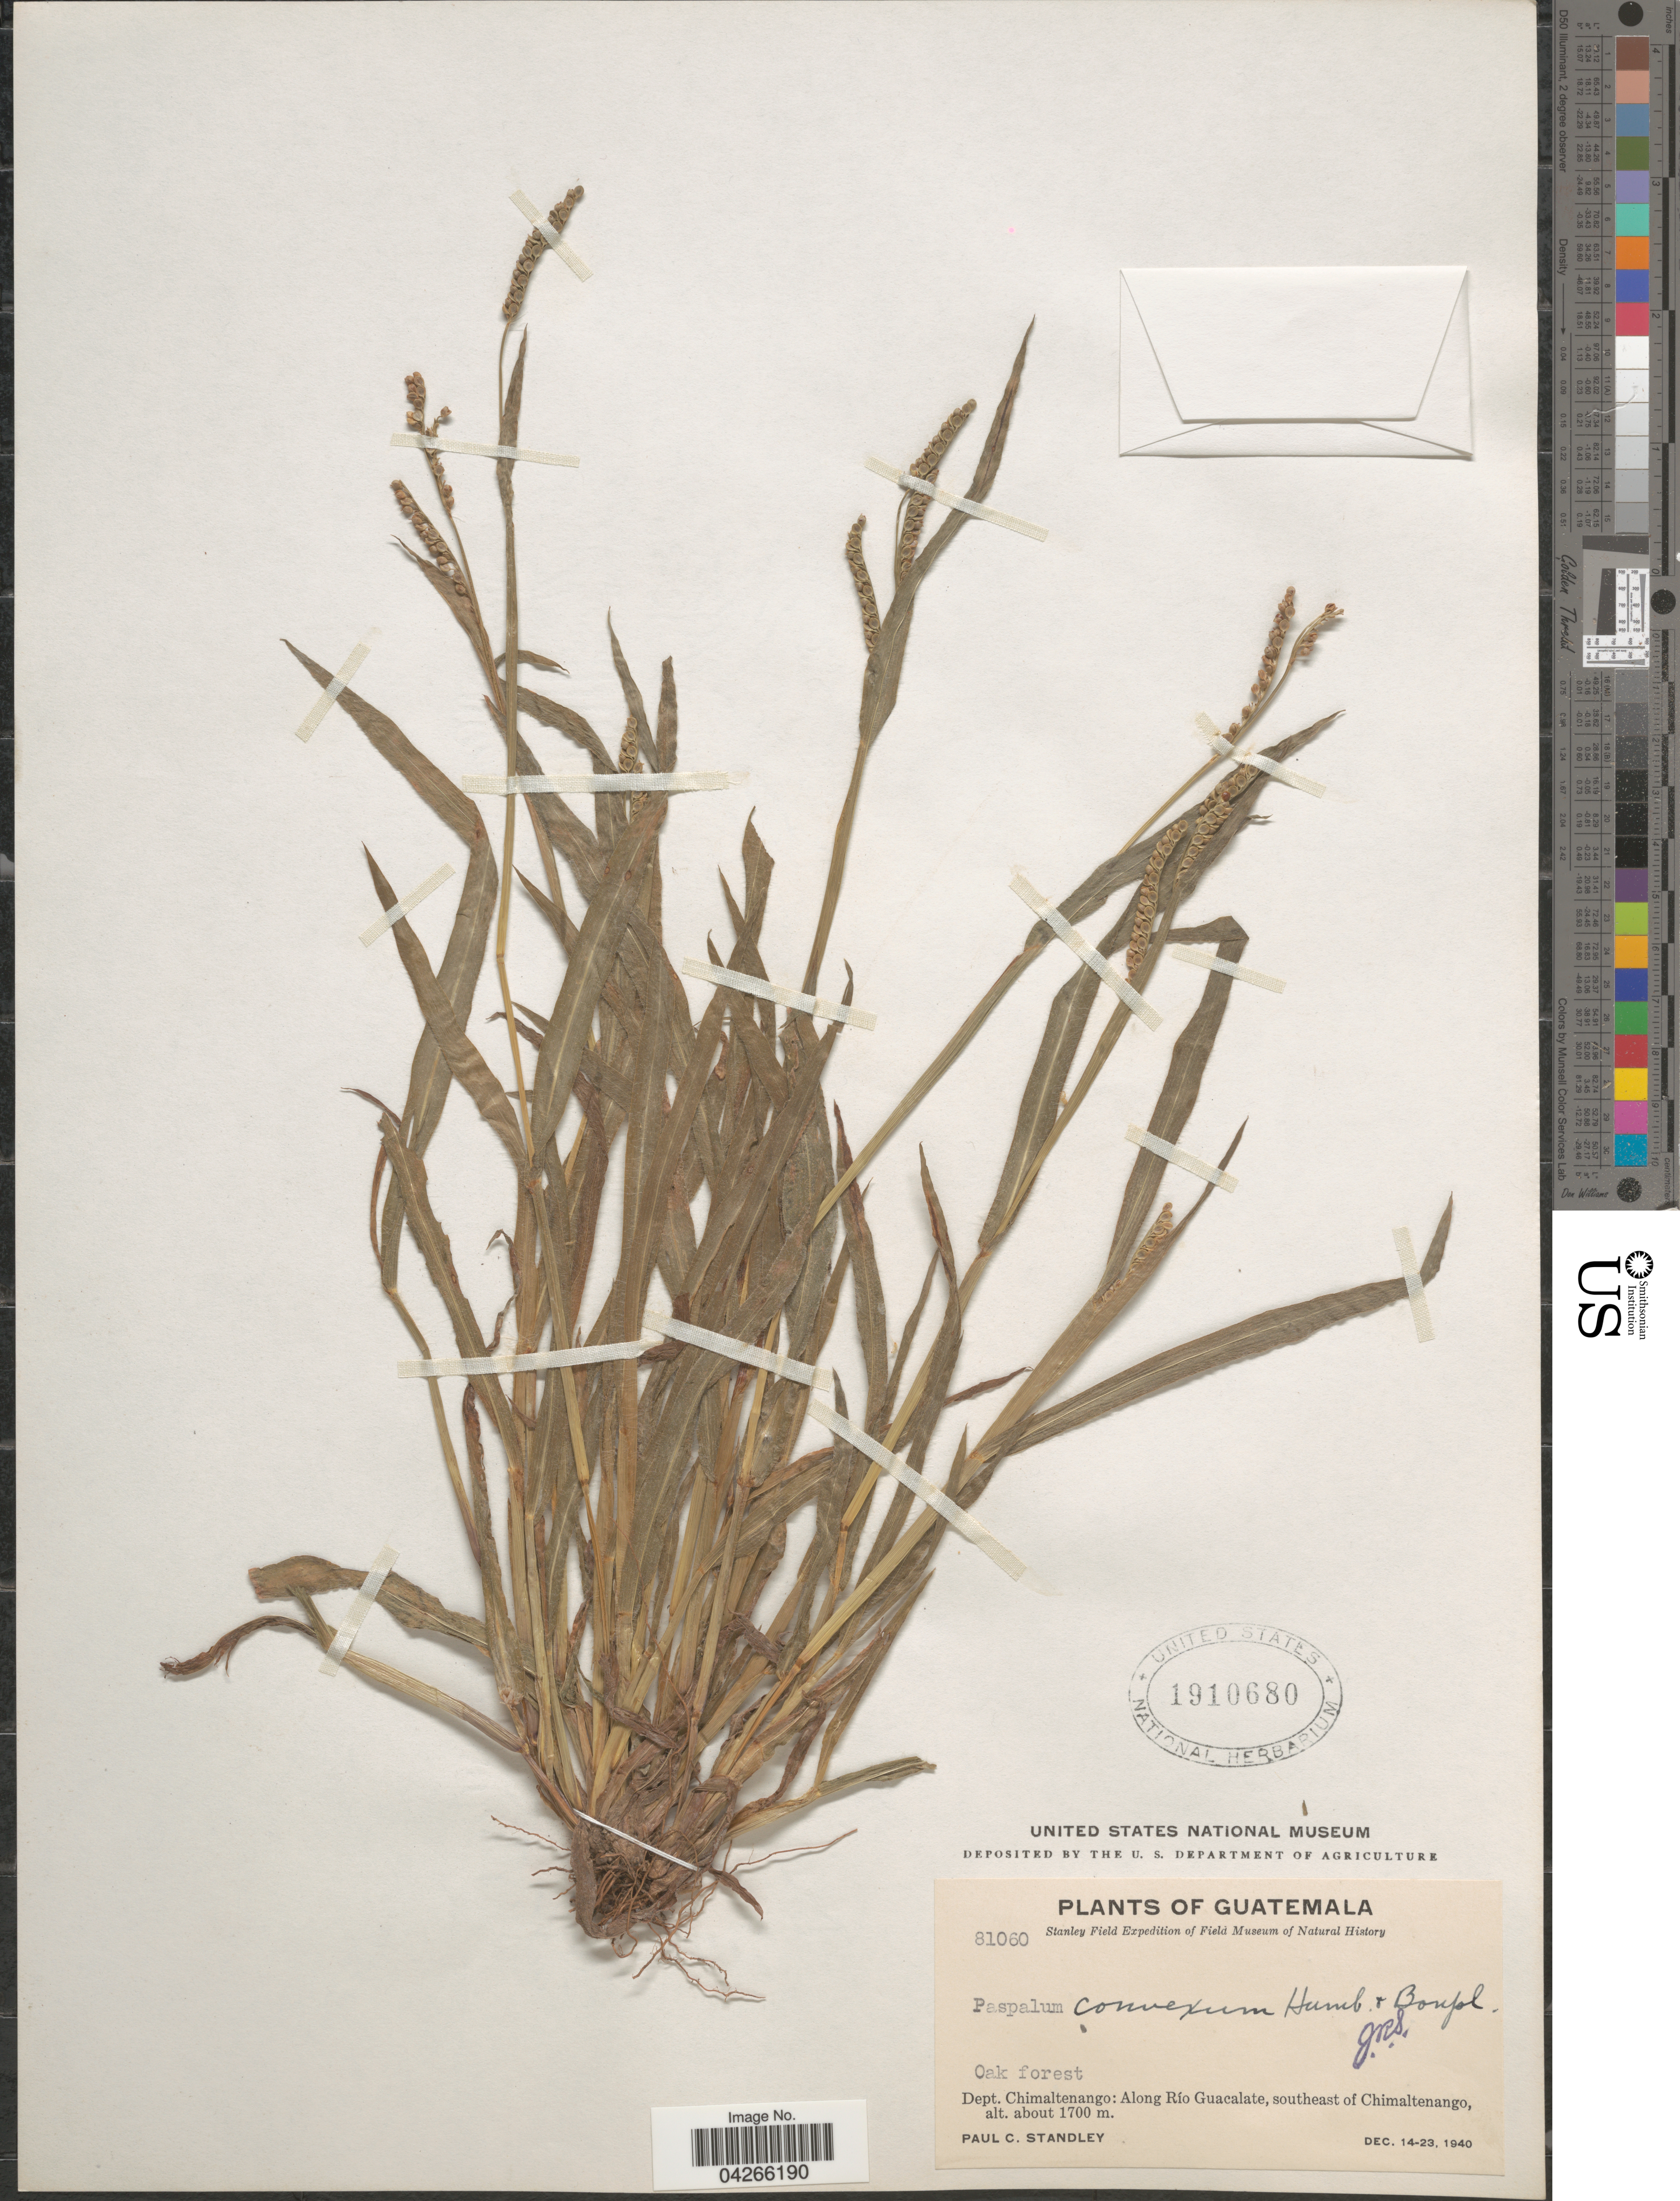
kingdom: Plantae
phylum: Tracheophyta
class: Liliopsida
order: Poales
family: Poaceae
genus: Paspalum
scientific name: Paspalum convexum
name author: Humb. & Bonpl. ex Flüggé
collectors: P. C. Standley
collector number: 81060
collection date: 1940-12-14/1940-12-23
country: Guatemala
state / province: Chimaltenango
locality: Stanley Field Expedition. Dept. Chimaltenango: Along Río Guacalate, southeast of Chimaltenango.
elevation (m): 1700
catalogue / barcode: US 1910680